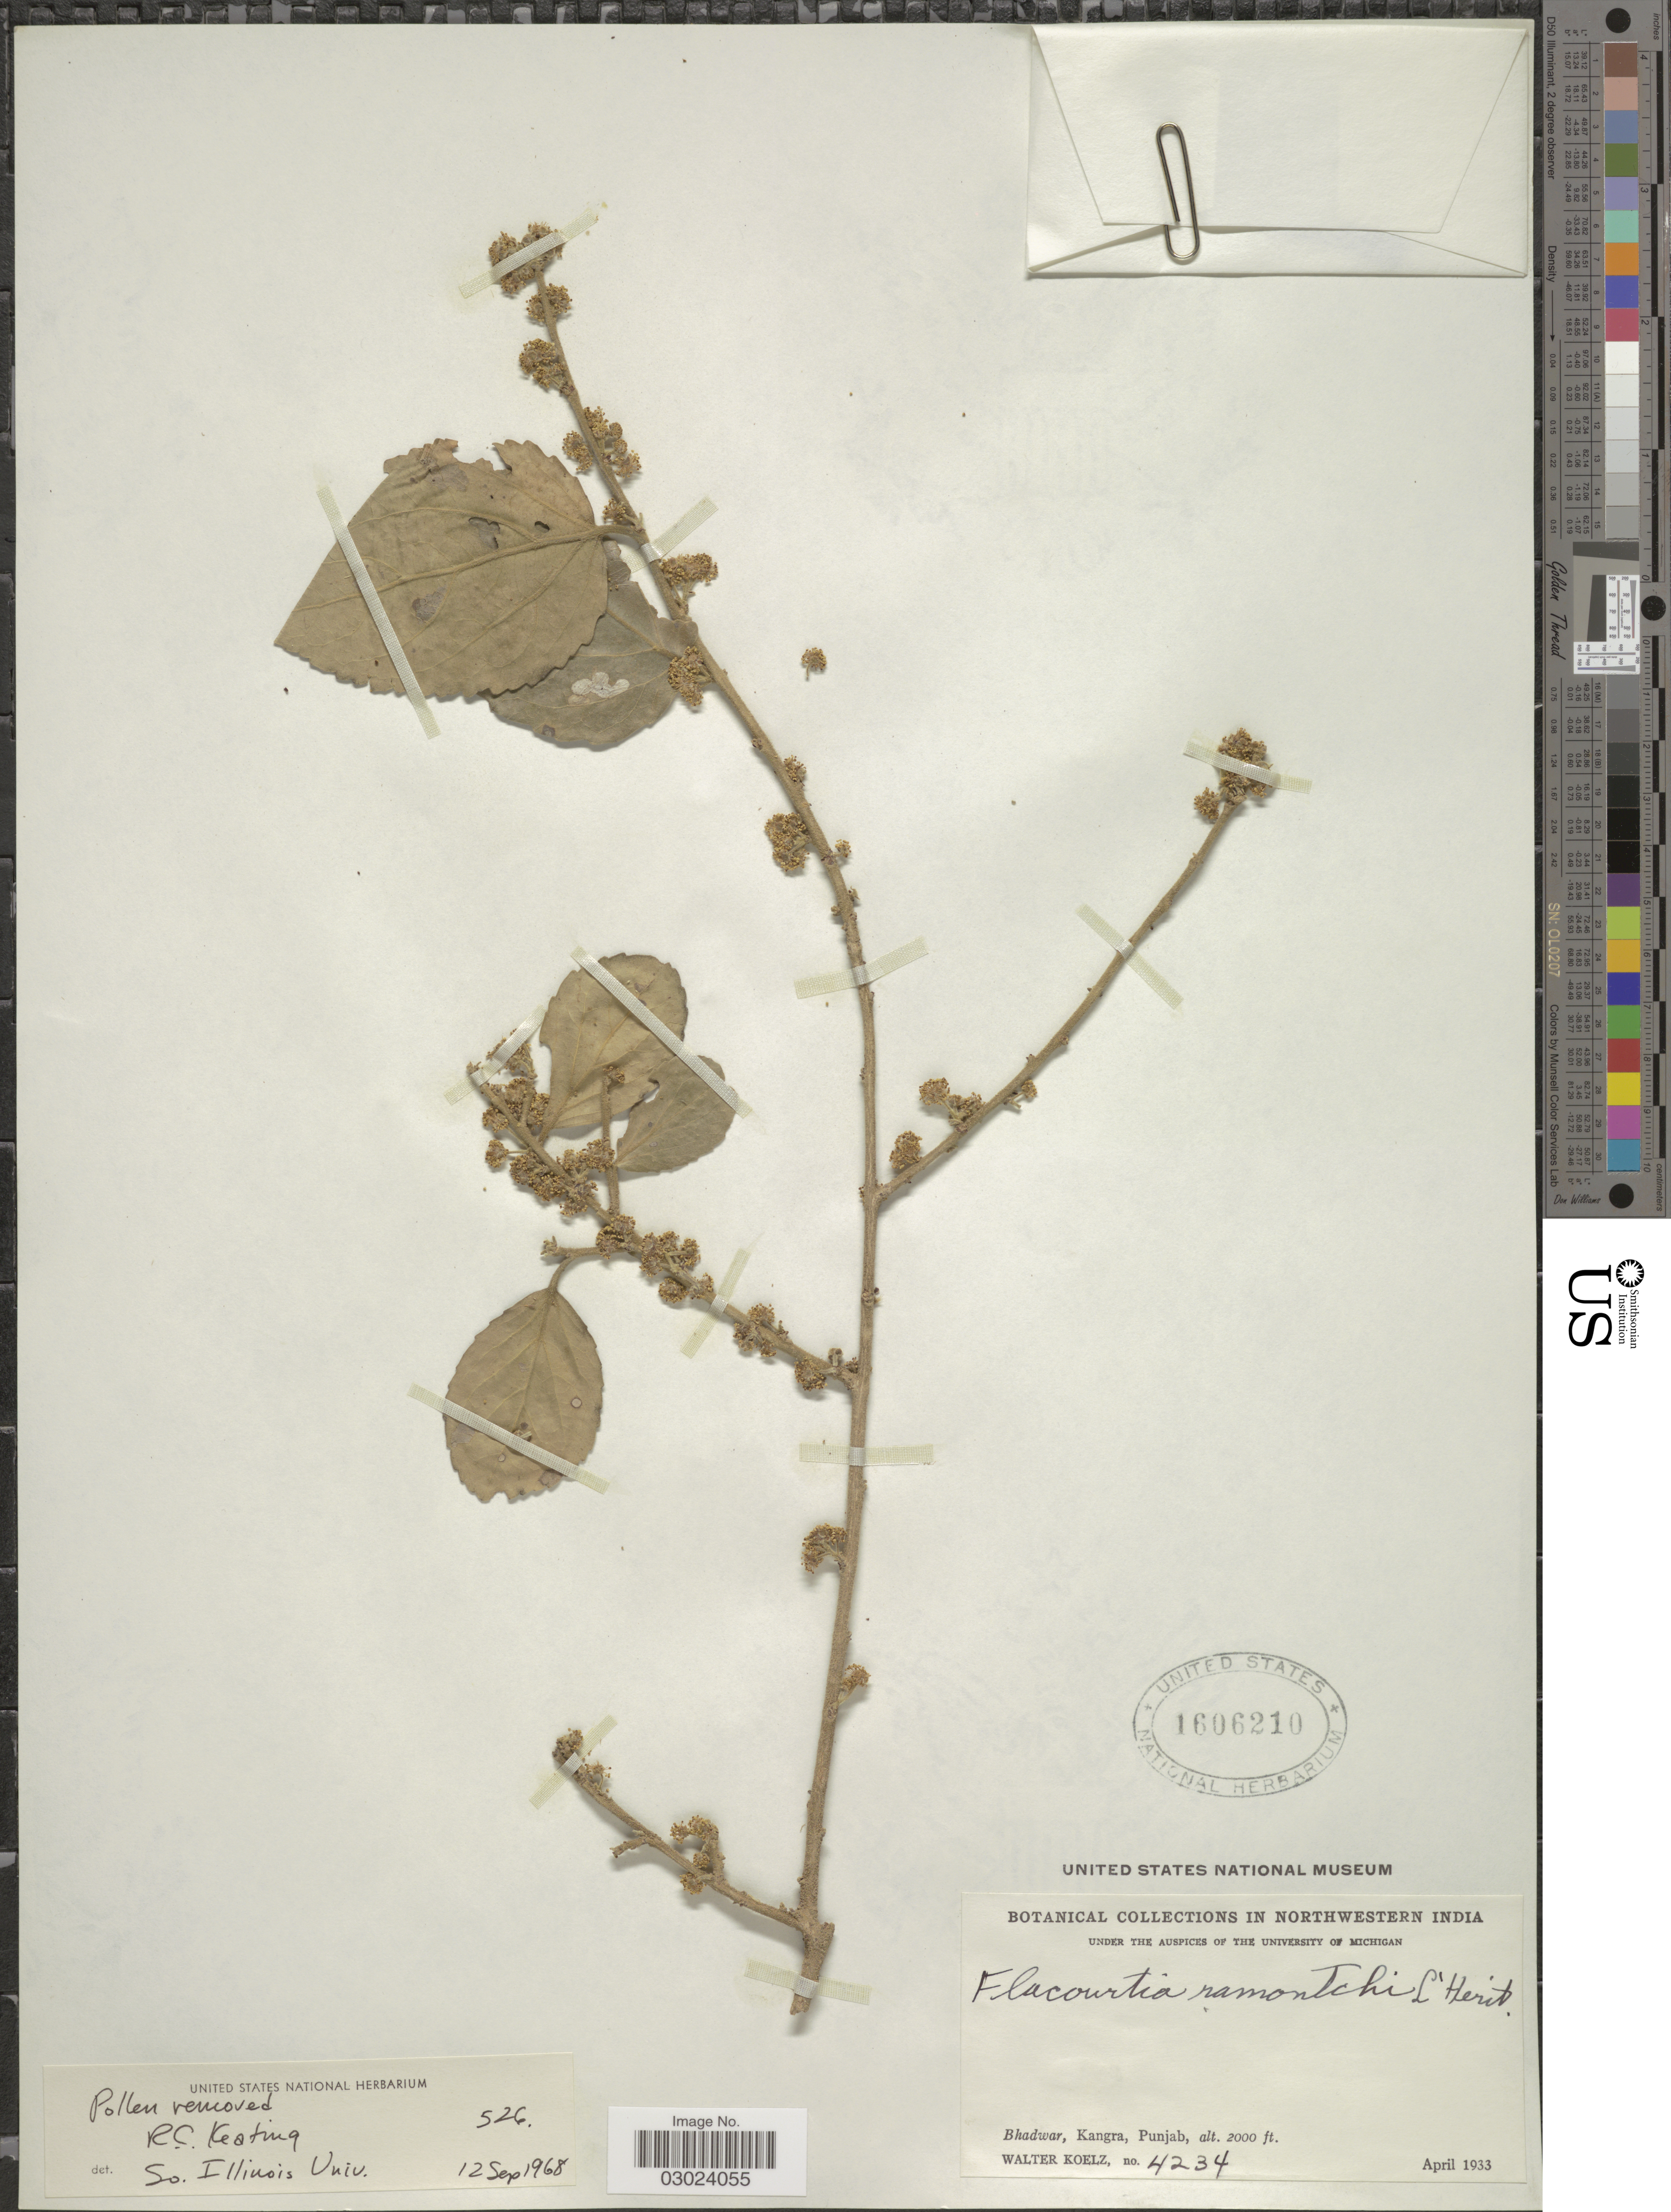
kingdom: Plantae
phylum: Tracheophyta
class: Magnoliopsida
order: Malpighiales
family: Salicaceae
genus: Flacourtia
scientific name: Flacourtia ramontchi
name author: L'Hér.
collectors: W. N. Koelz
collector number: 4234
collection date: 1933-04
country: India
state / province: Himachal Pradesh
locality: Northwestern India. Bhadwar, Kangra.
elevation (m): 610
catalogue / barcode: US 1606210